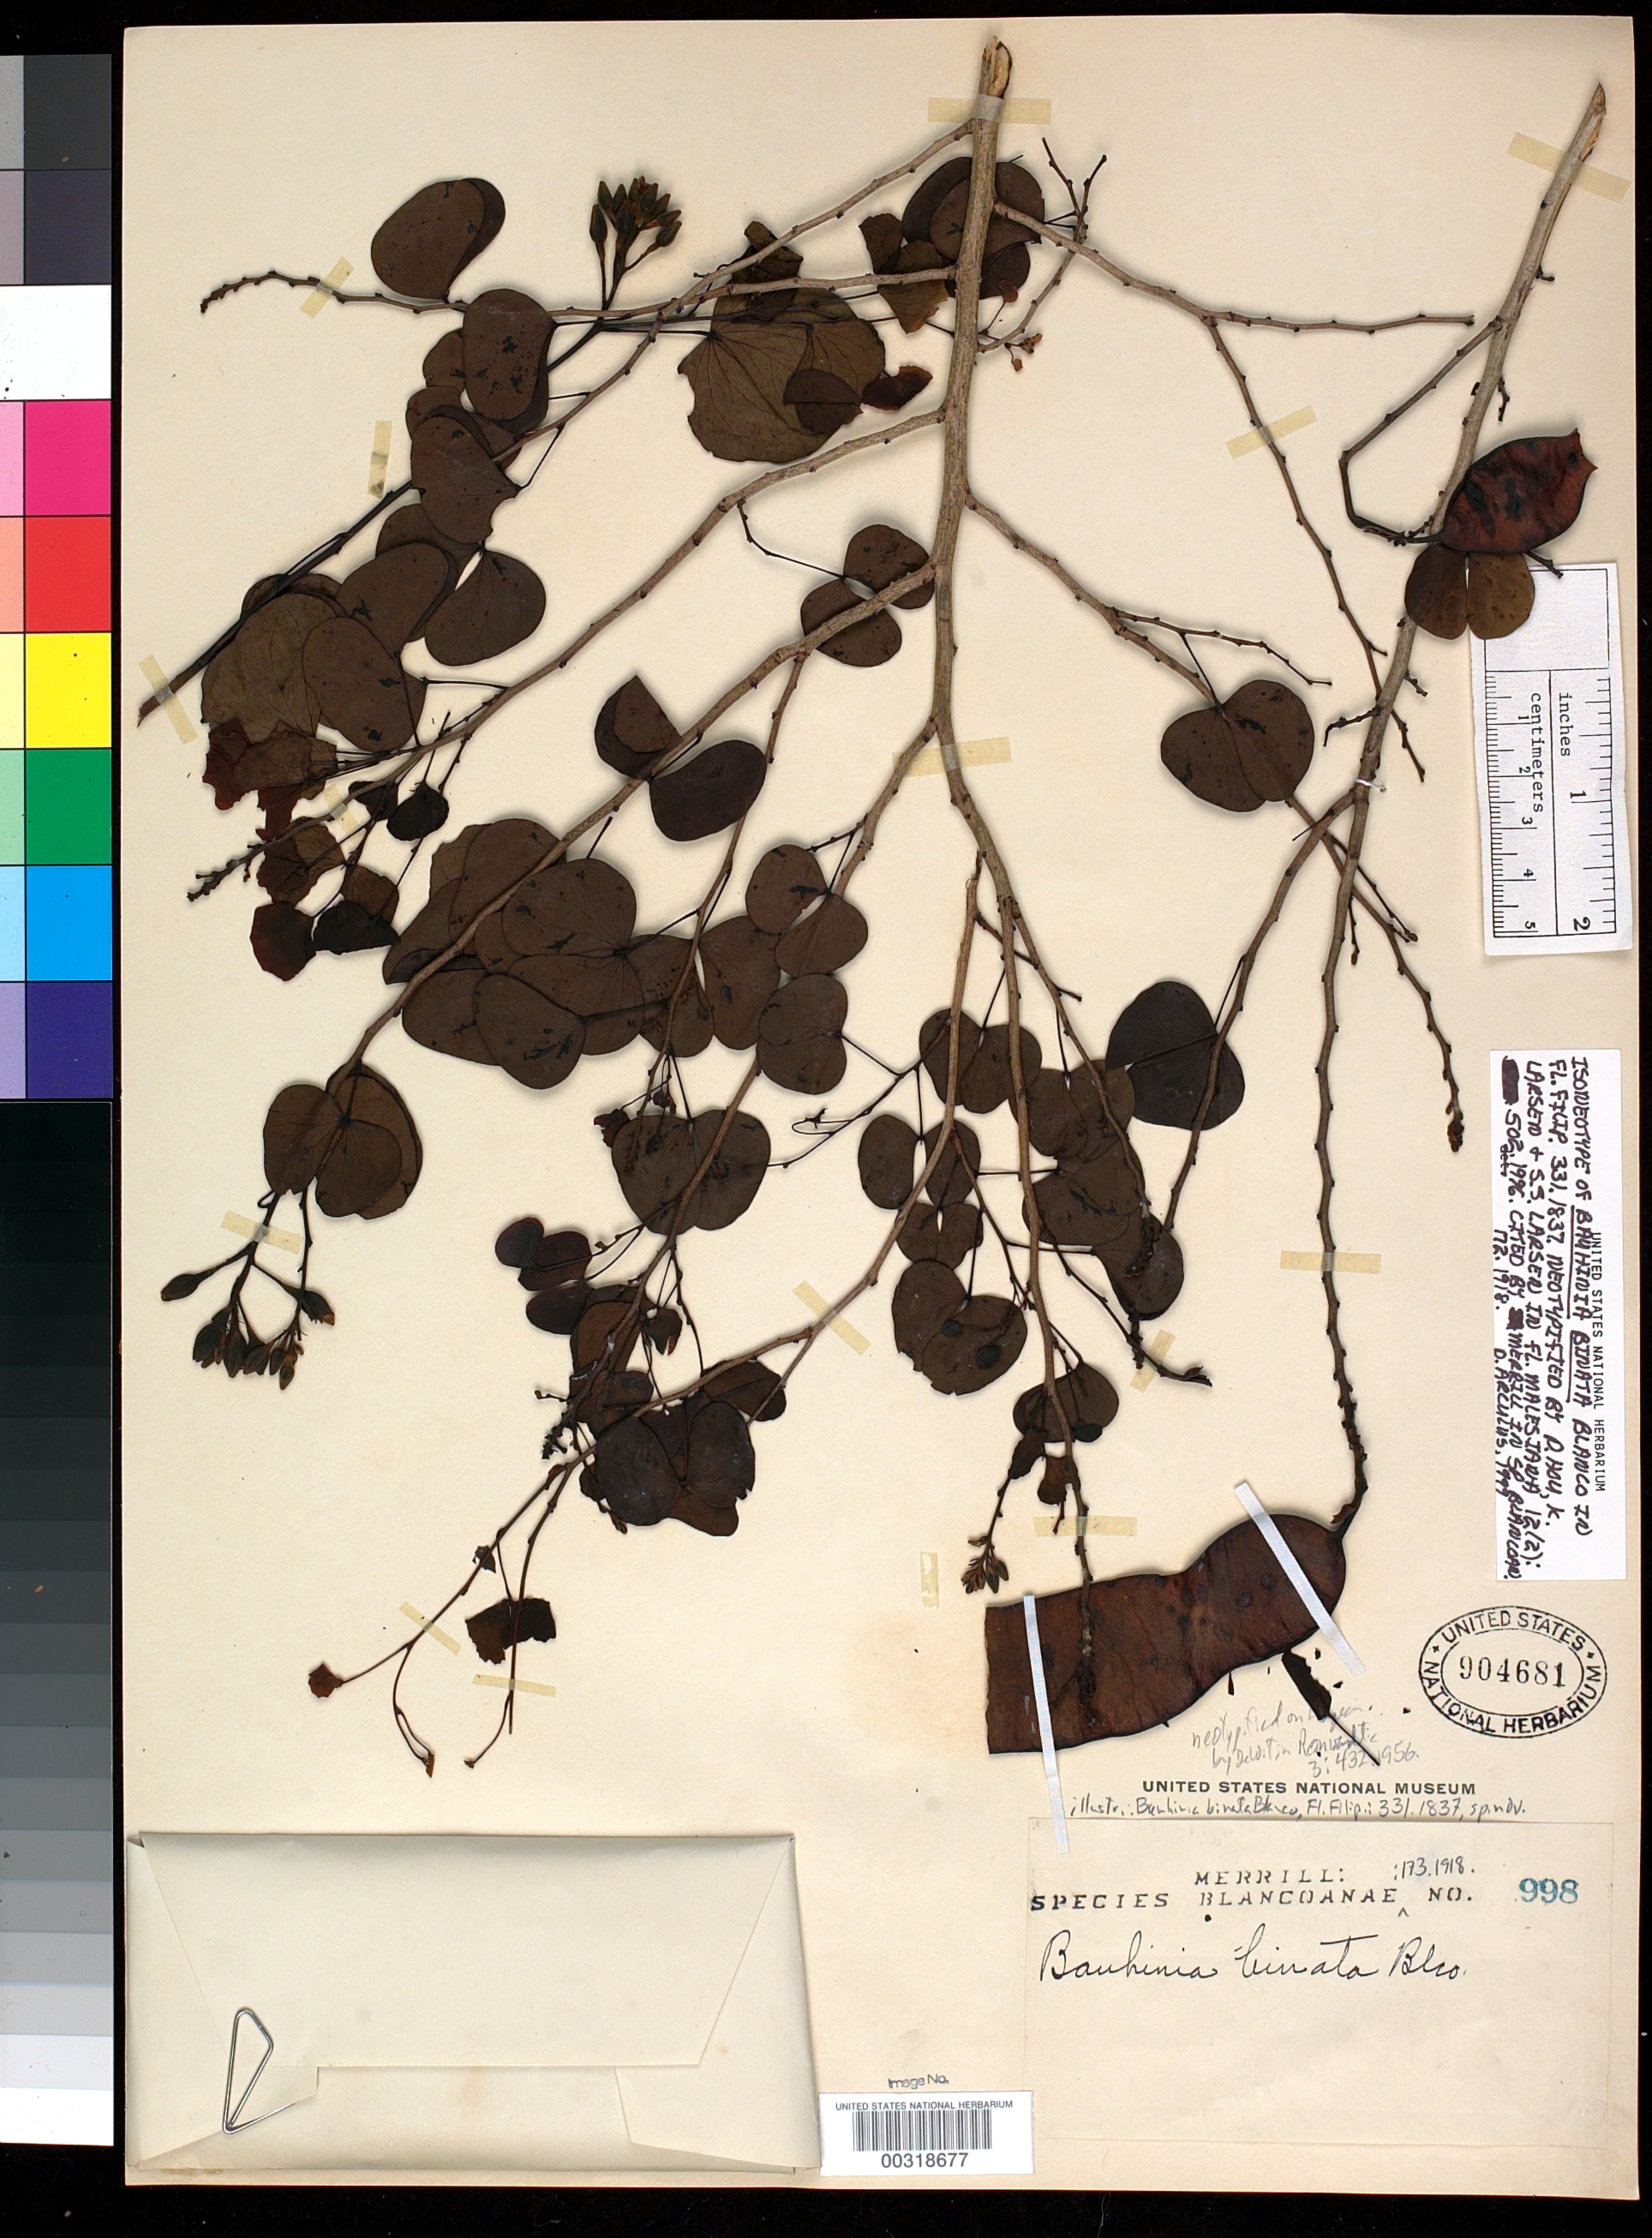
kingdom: Plantae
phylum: Tracheophyta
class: Magnoliopsida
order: Fabales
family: Fabaceae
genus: Bauhinia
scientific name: Bauhinia binata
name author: Blanco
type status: Isoneotype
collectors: E. D. Merrill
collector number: Sp. Blancoan. 0998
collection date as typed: Oct 1916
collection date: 1916-10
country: Philippines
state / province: Calabarzon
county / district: Quezon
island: Luzon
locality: Pagbilao. Tayabas.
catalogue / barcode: US 904681